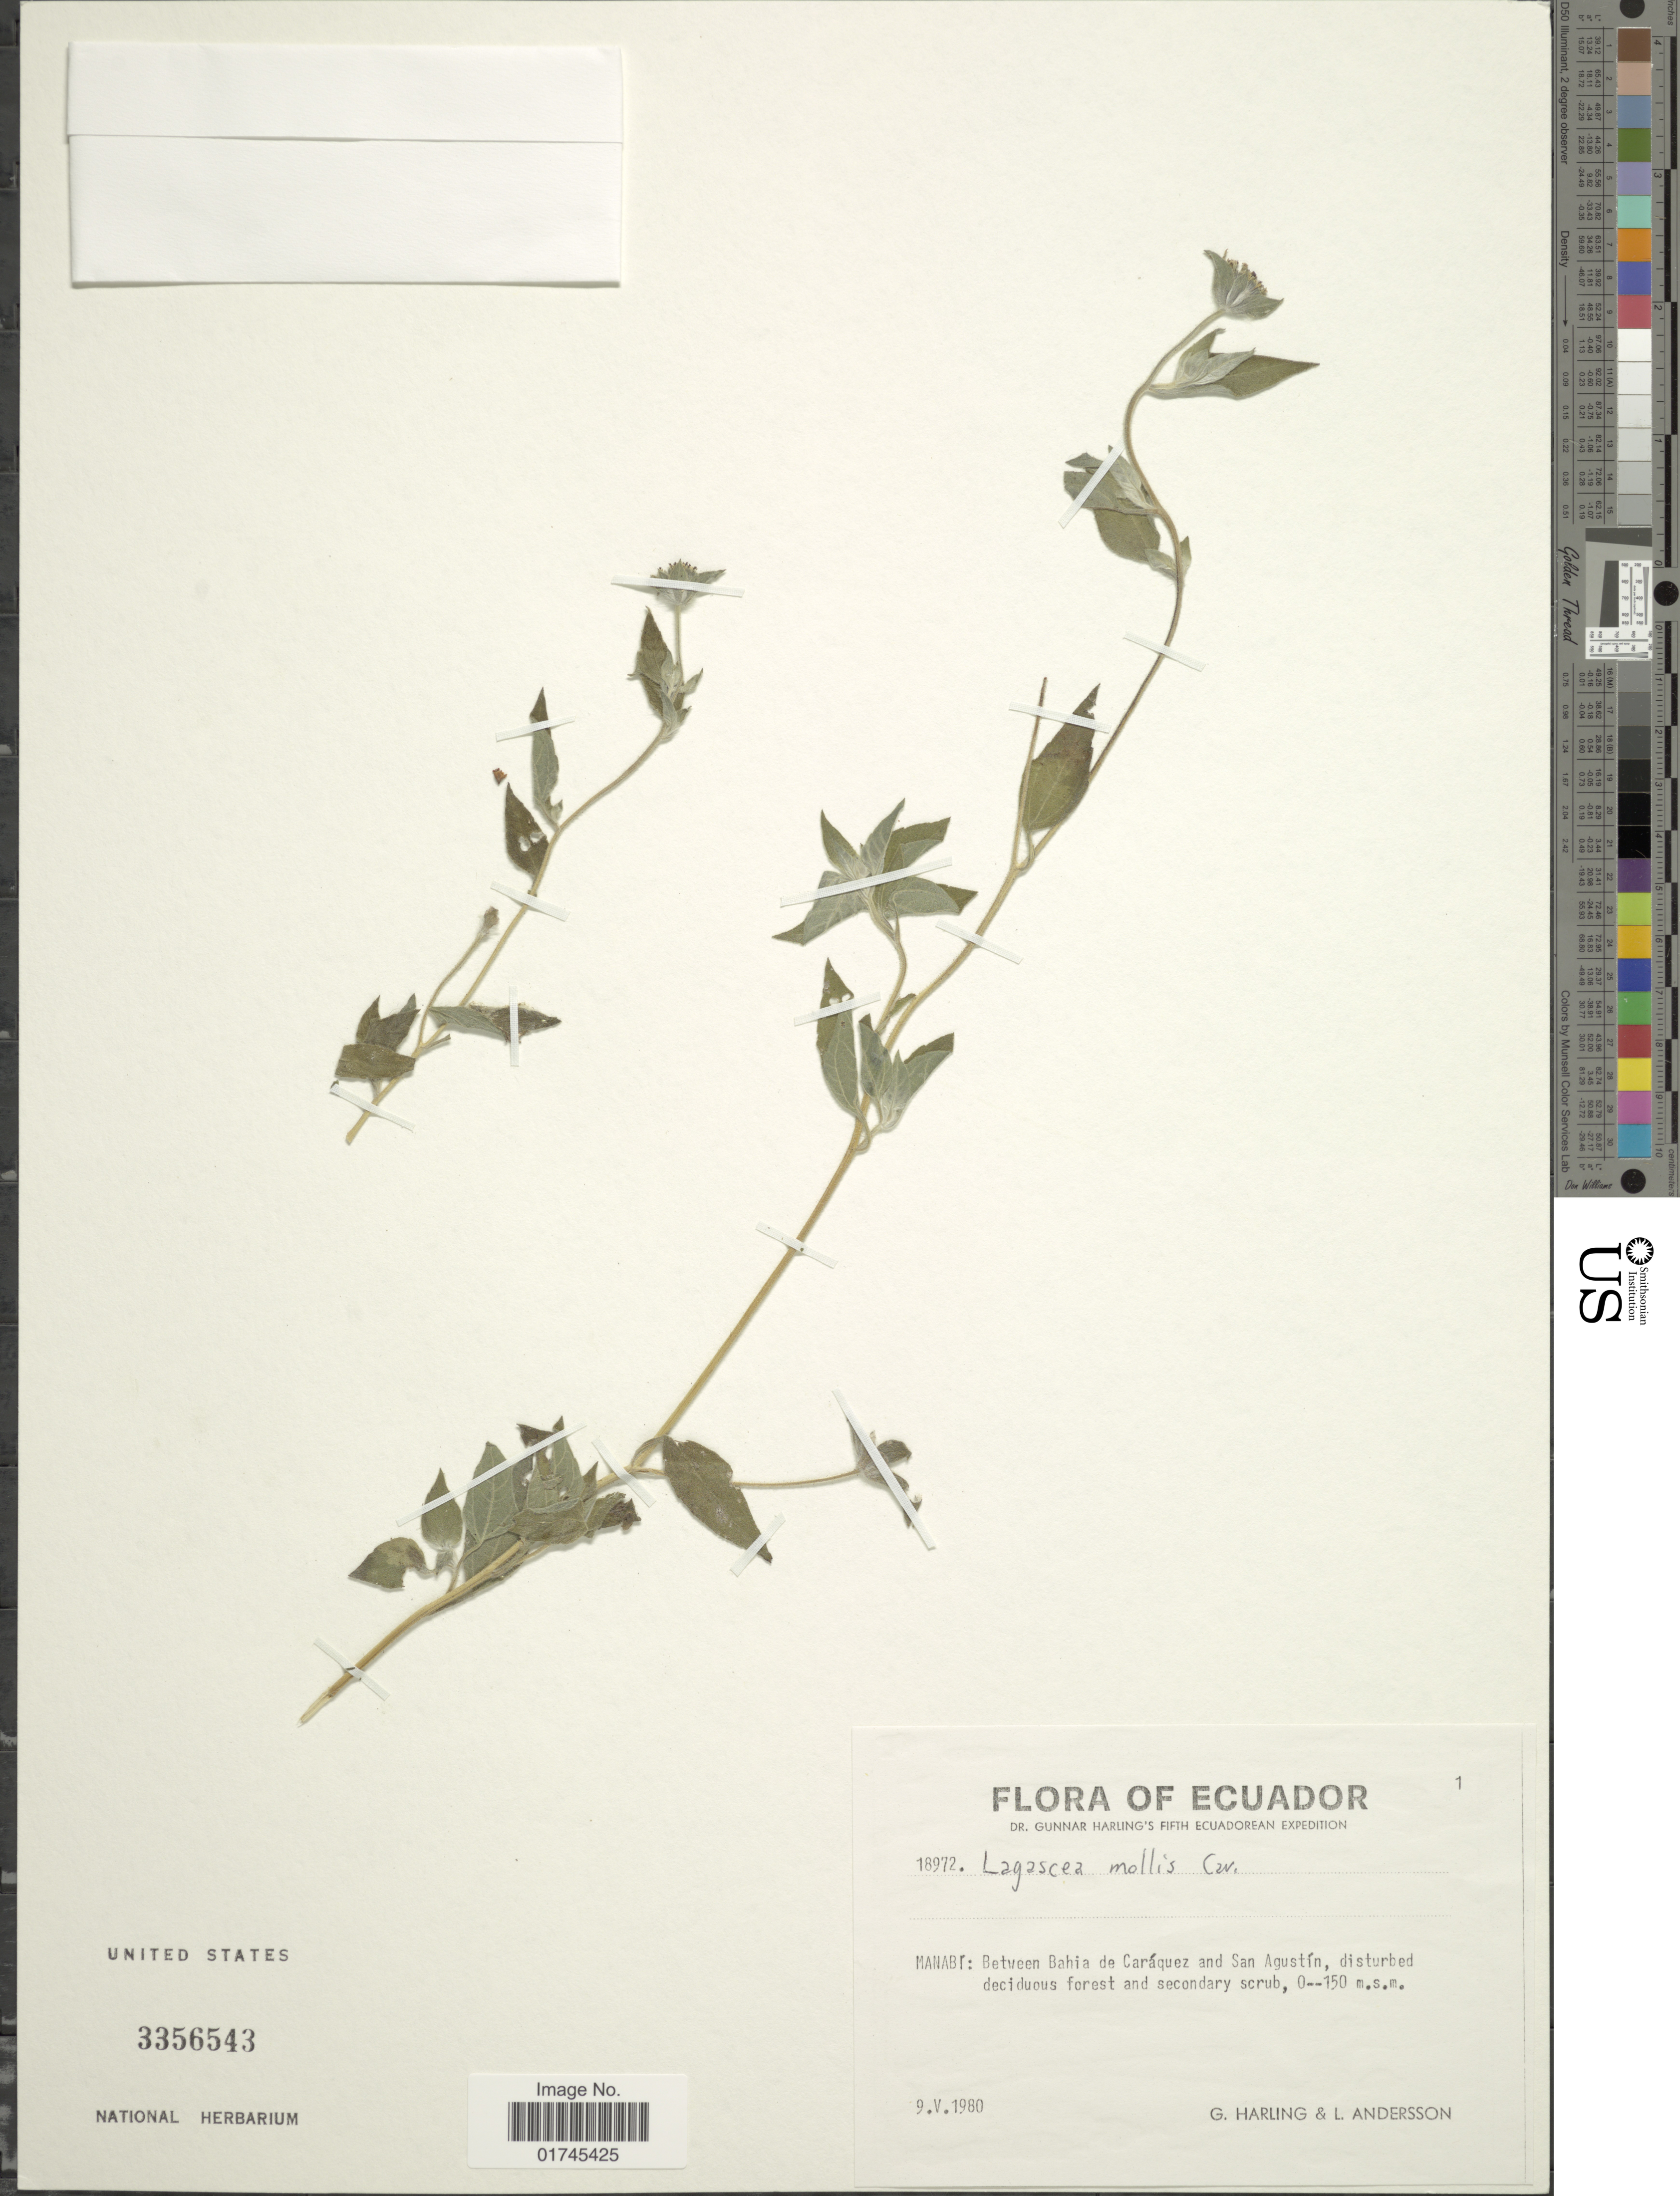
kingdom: Plantae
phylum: Tracheophyta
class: Magnoliopsida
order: Asterales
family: Asteraceae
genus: Lagascea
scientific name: Lagascea mollis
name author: Cav.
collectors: G. Harling & L. Andersson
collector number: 18972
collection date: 1960-05-09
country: Ecuador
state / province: Manabí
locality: Between Bahia de Caraquez and San Augustin, disturbed deciduous forest and secondary scrub.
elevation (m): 0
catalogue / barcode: US 3356543